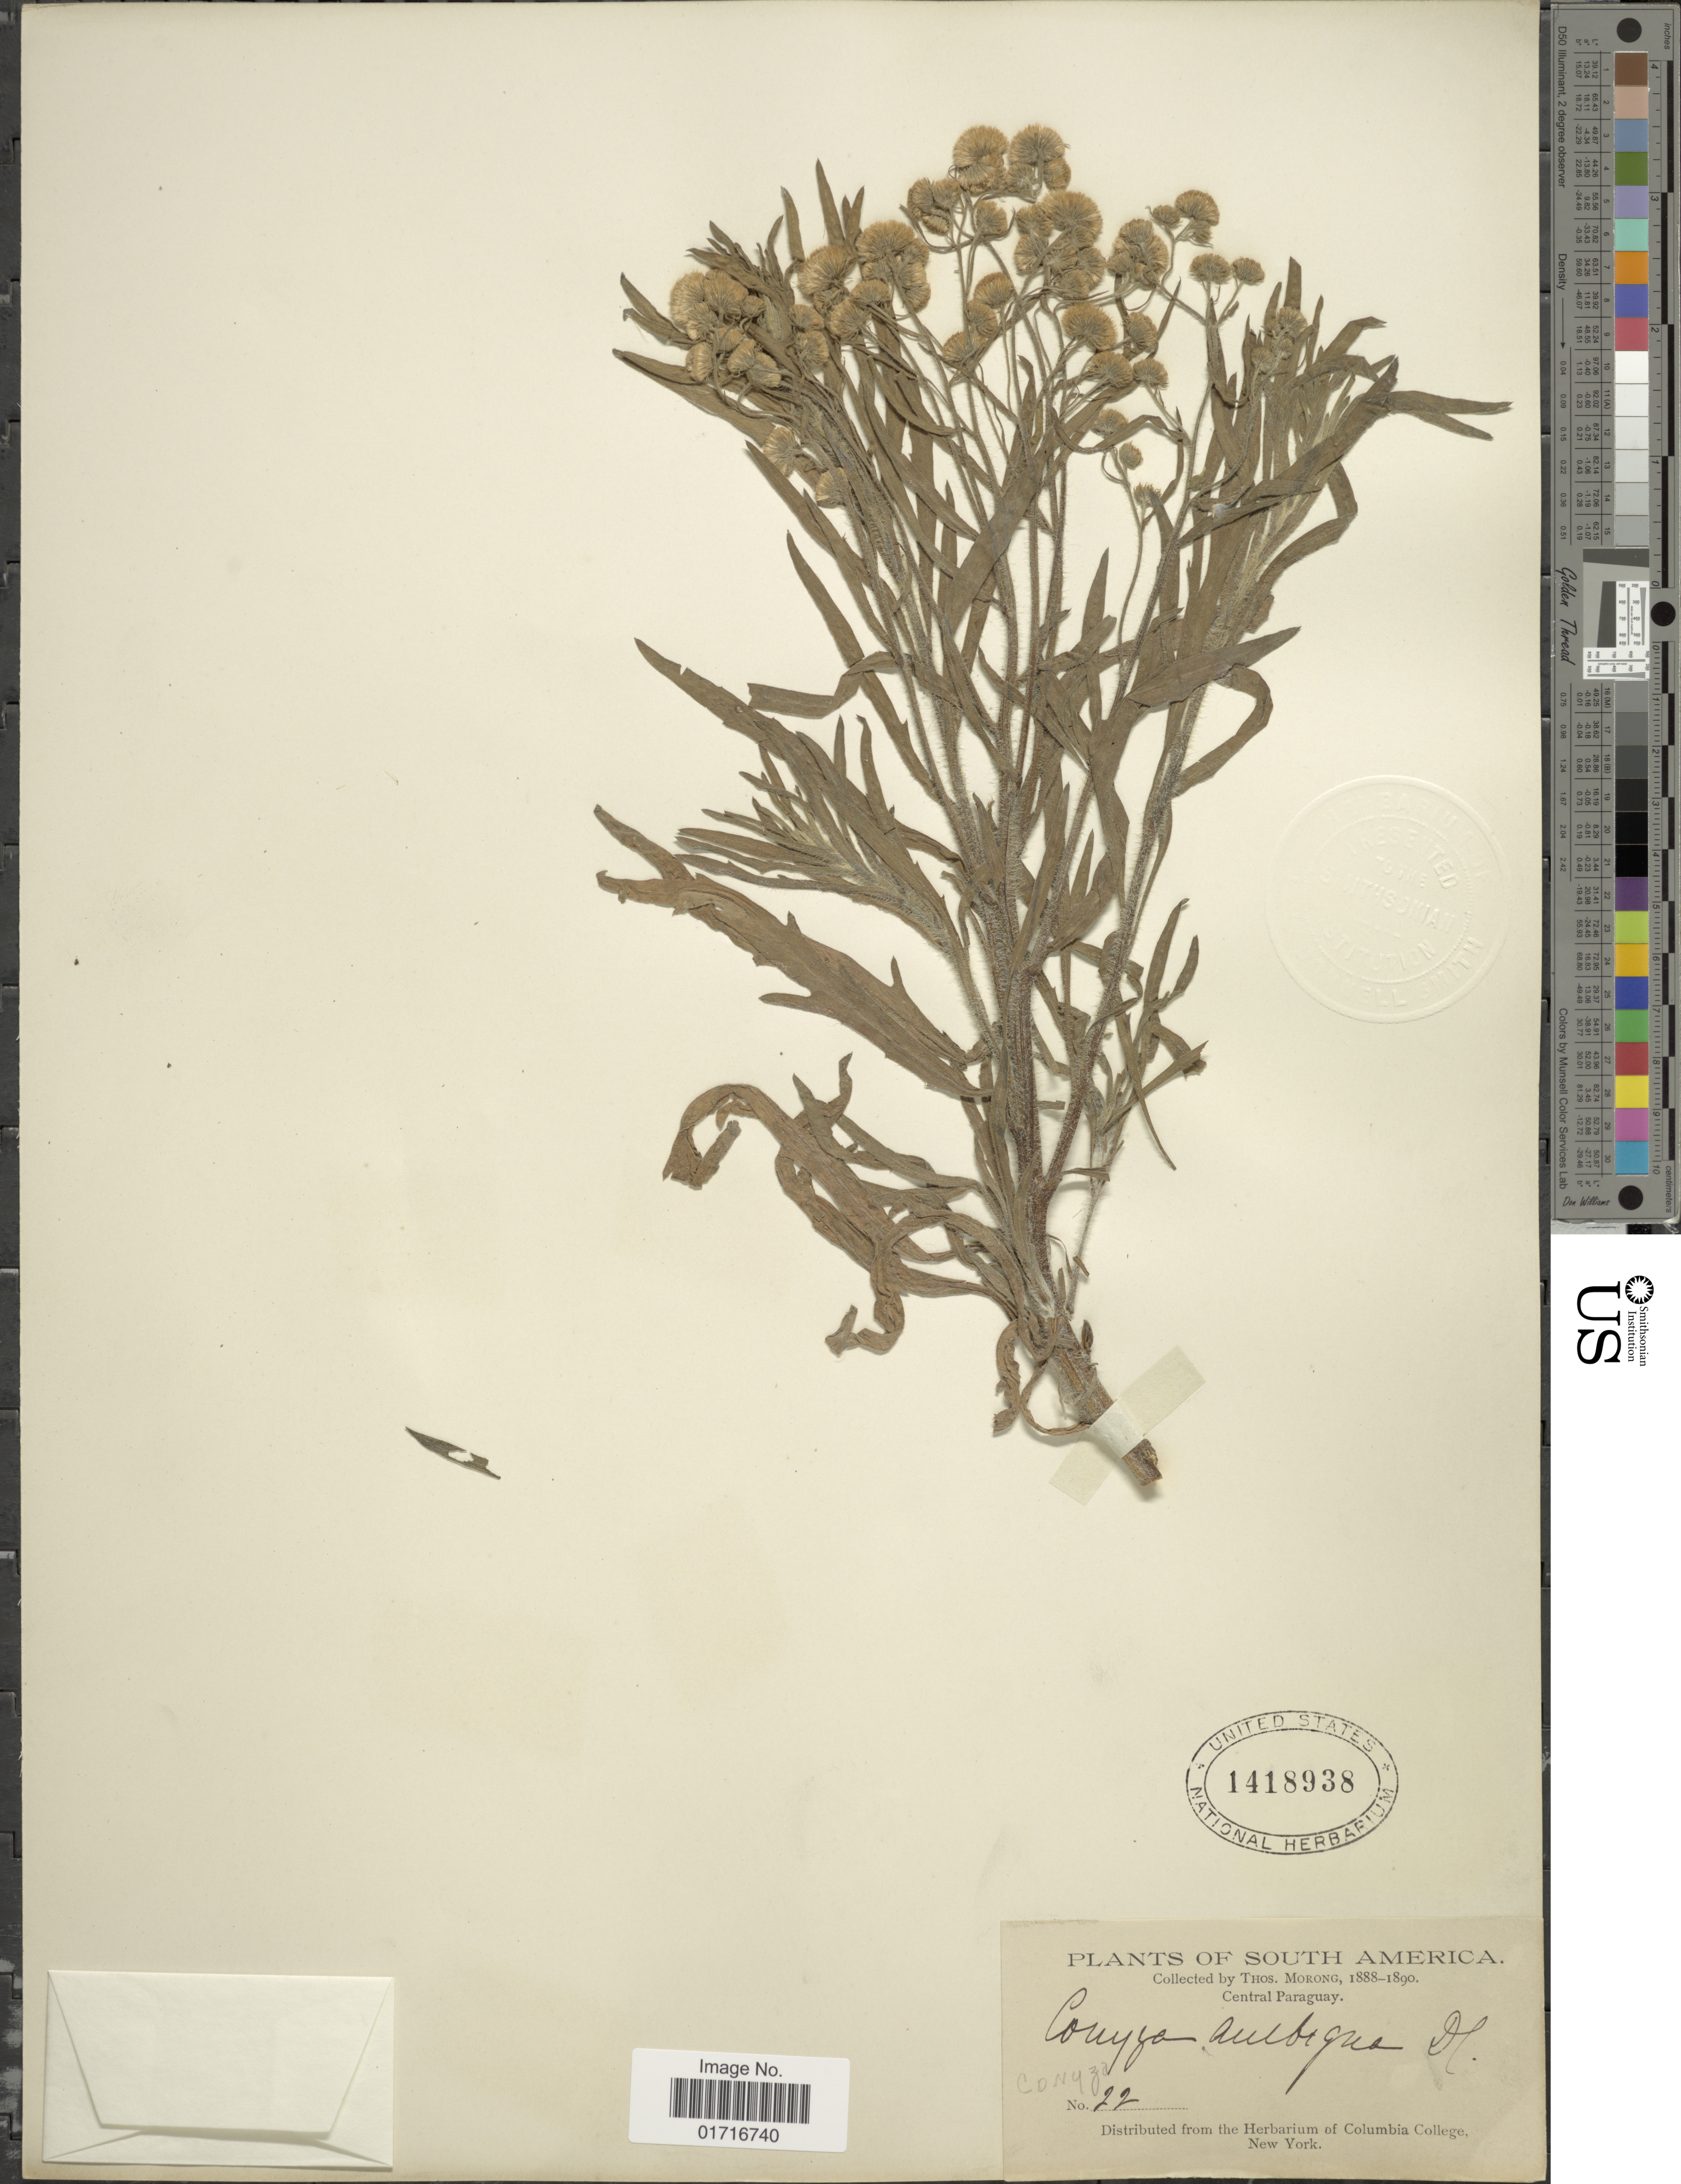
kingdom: Plantae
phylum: Tracheophyta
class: Magnoliopsida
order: Asterales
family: Asteraceae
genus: Conyza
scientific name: Conyza ambigua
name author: DC.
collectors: ex herb. T. Morong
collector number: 22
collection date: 1888/1890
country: Paraguay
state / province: Central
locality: Central Paraguay.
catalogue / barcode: US 1418938